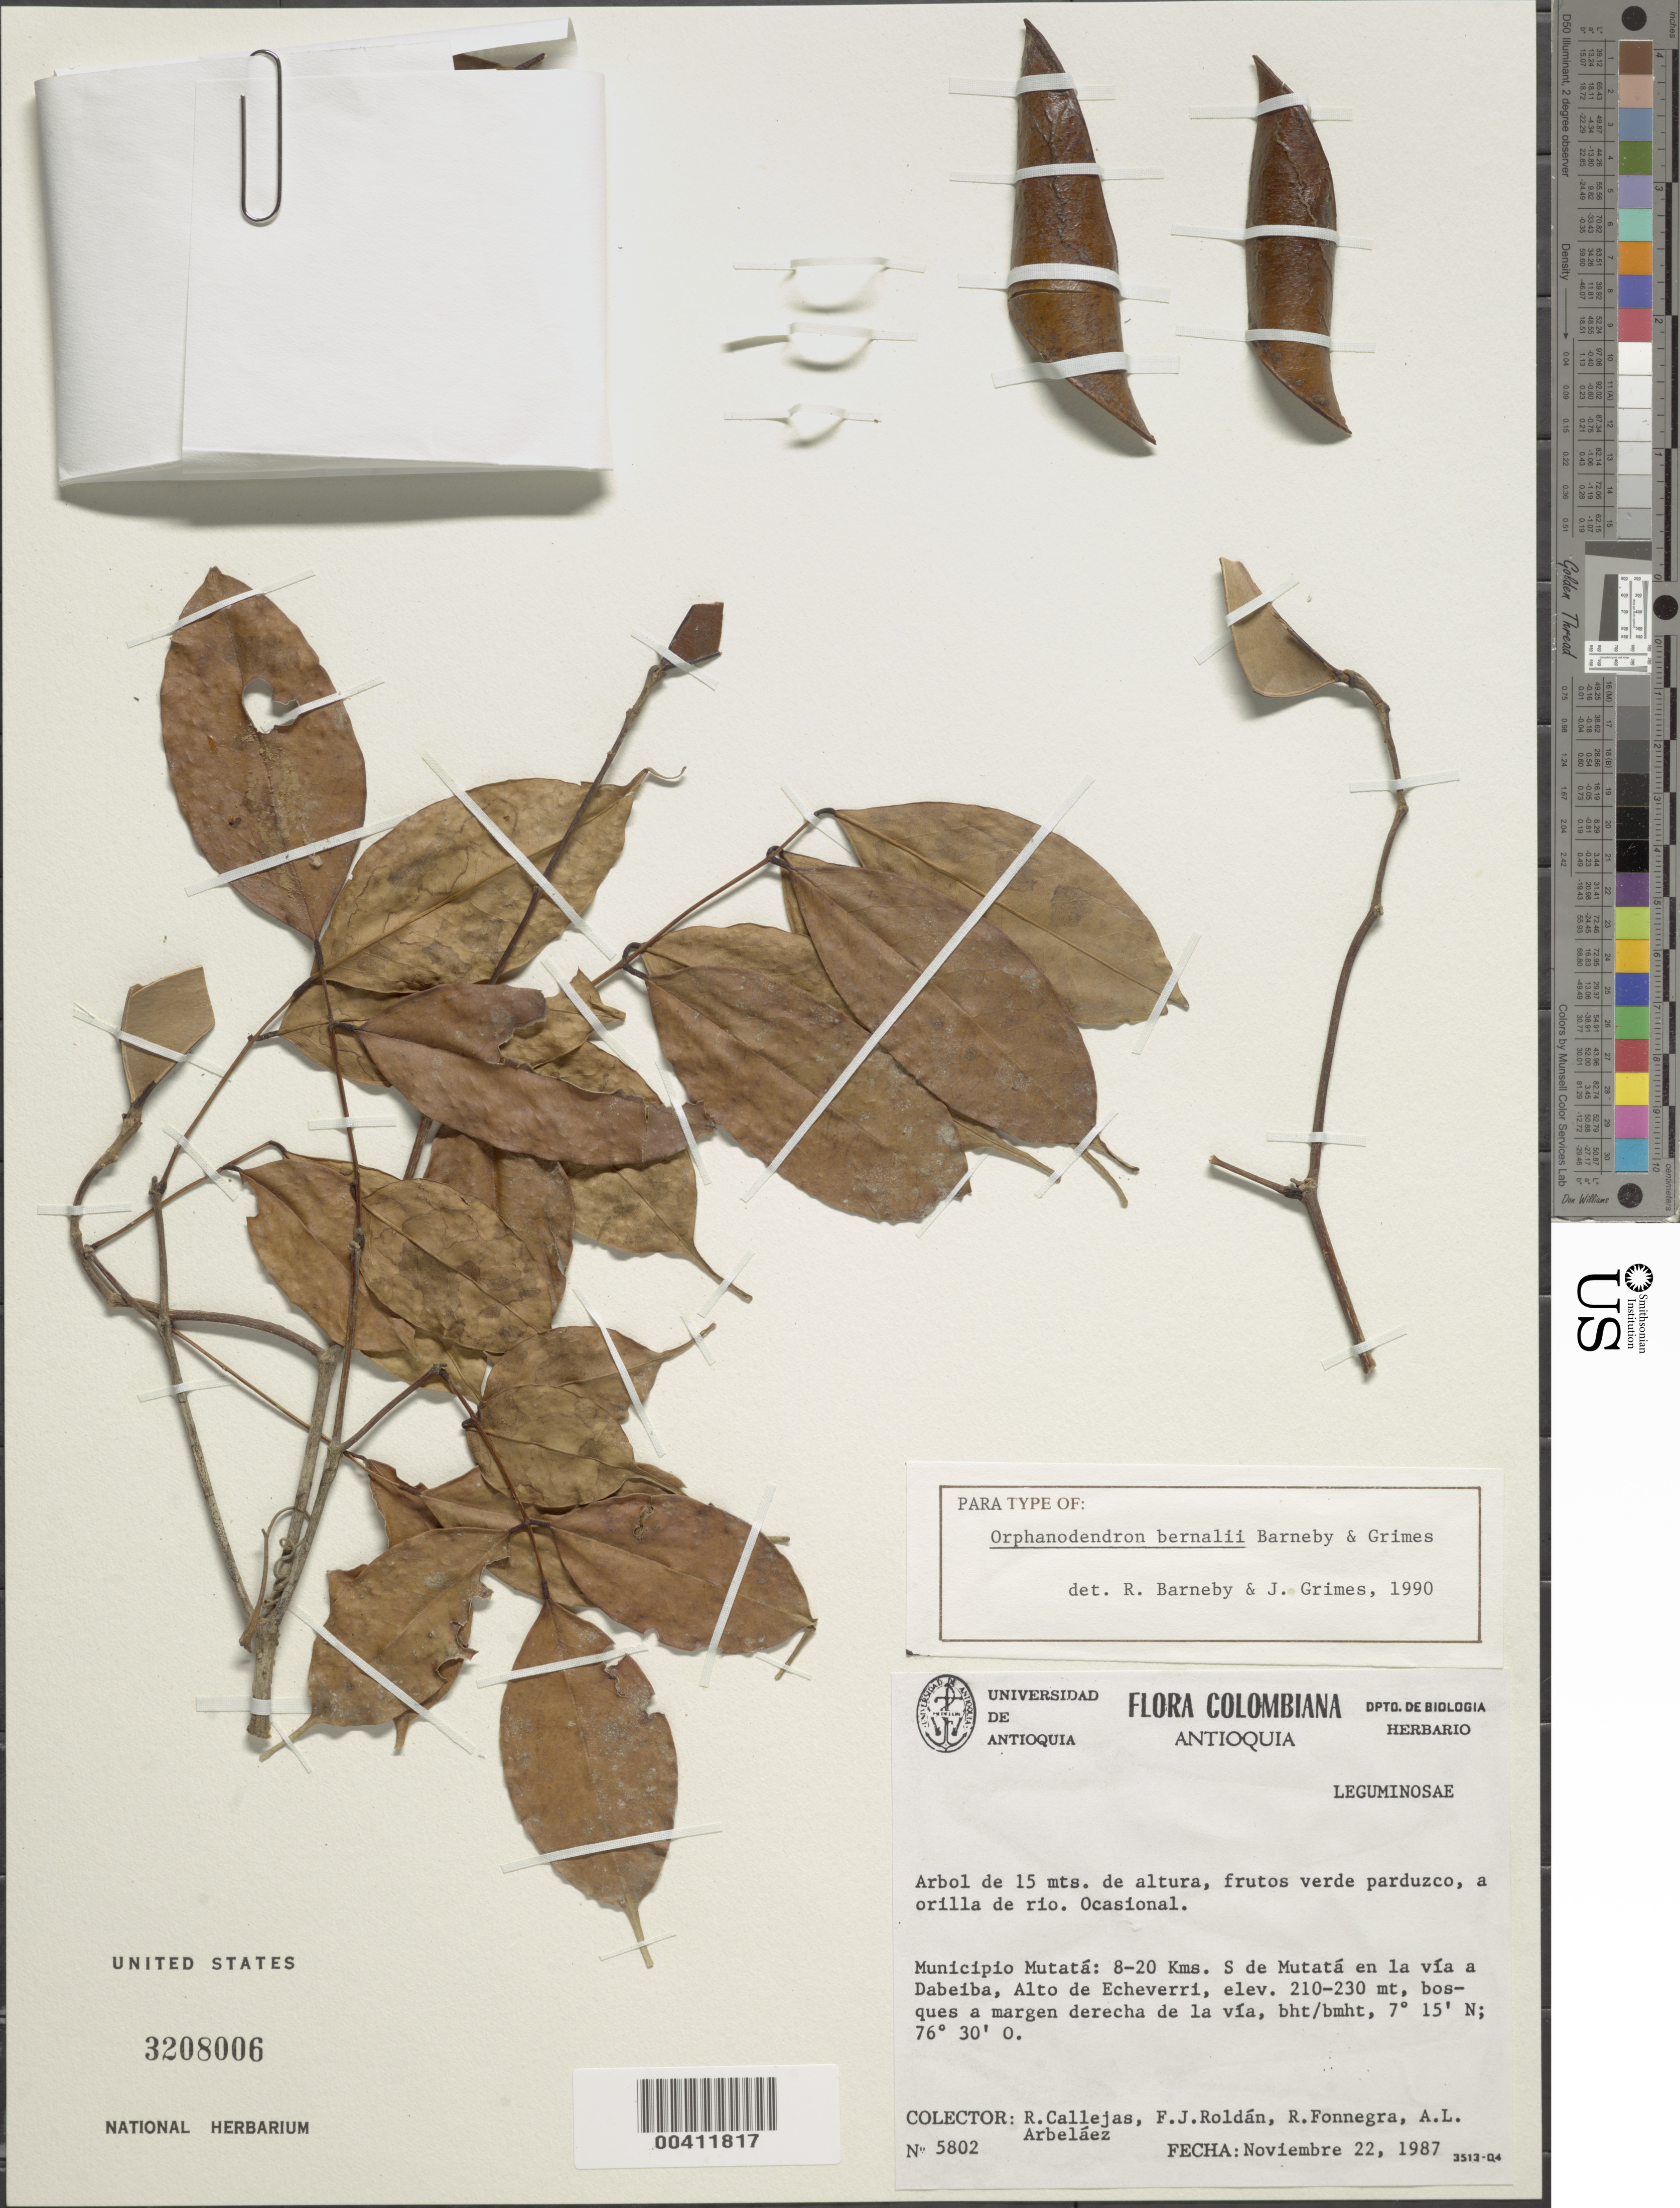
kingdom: Plantae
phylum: Tracheophyta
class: Magnoliopsida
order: Fabales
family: Fabaceae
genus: Orphanodendron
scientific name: Orphanodendron bernalii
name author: Barneby & J.W. Grimes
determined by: Barneby, R. C.; Grimes, J. W.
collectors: R. Callejas, F. J. Roldán, R. Fonnegra G. & A. L. Arbelaez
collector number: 5802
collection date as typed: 22 Nov 1987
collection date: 1987-11-22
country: Colombia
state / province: Antioquia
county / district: Mutatá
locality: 8-20 km S of Mutata toward Dabeiba, Alto de Echeverri.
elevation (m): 210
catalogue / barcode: US 3208006